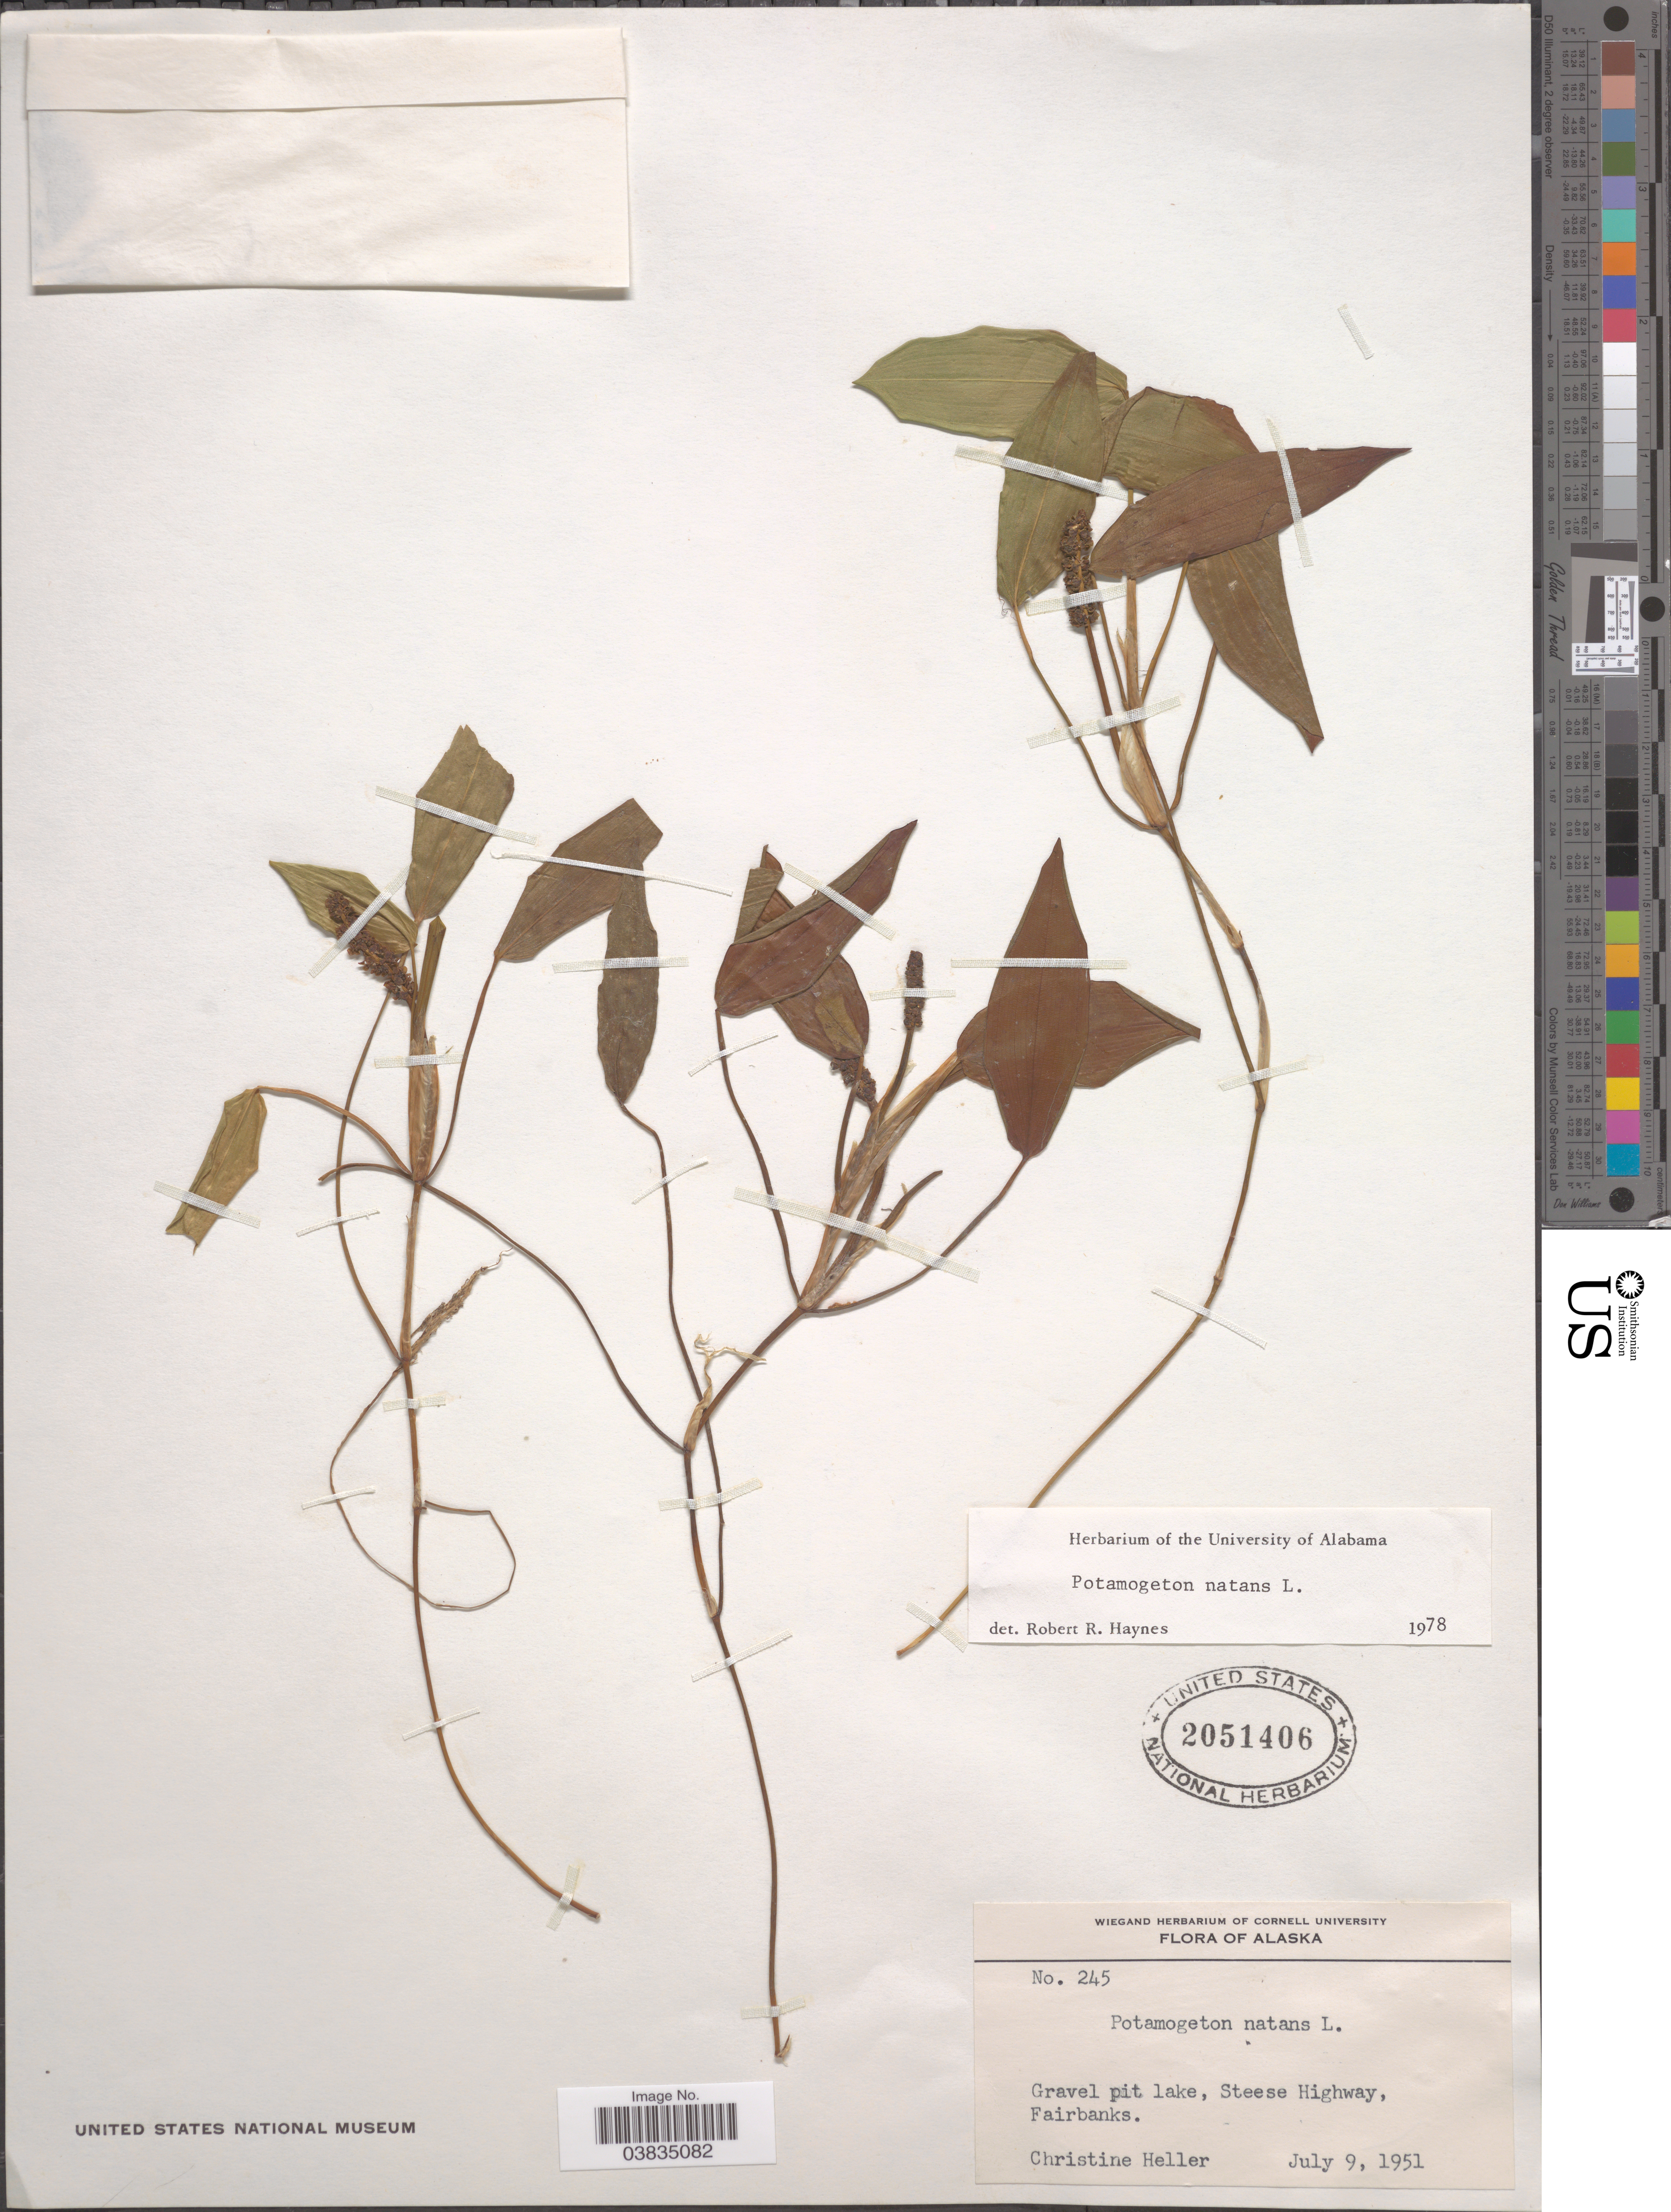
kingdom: Plantae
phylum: Tracheophyta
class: Liliopsida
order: Alismatales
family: Potamogetonaceae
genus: Potamogeton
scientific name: Potamogeton natans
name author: L.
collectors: C. Heller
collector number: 245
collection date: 1951-07-09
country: United States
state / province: Alaska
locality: Gravel pit lake, Steese Highway, Fairbanks.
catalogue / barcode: US 2051406